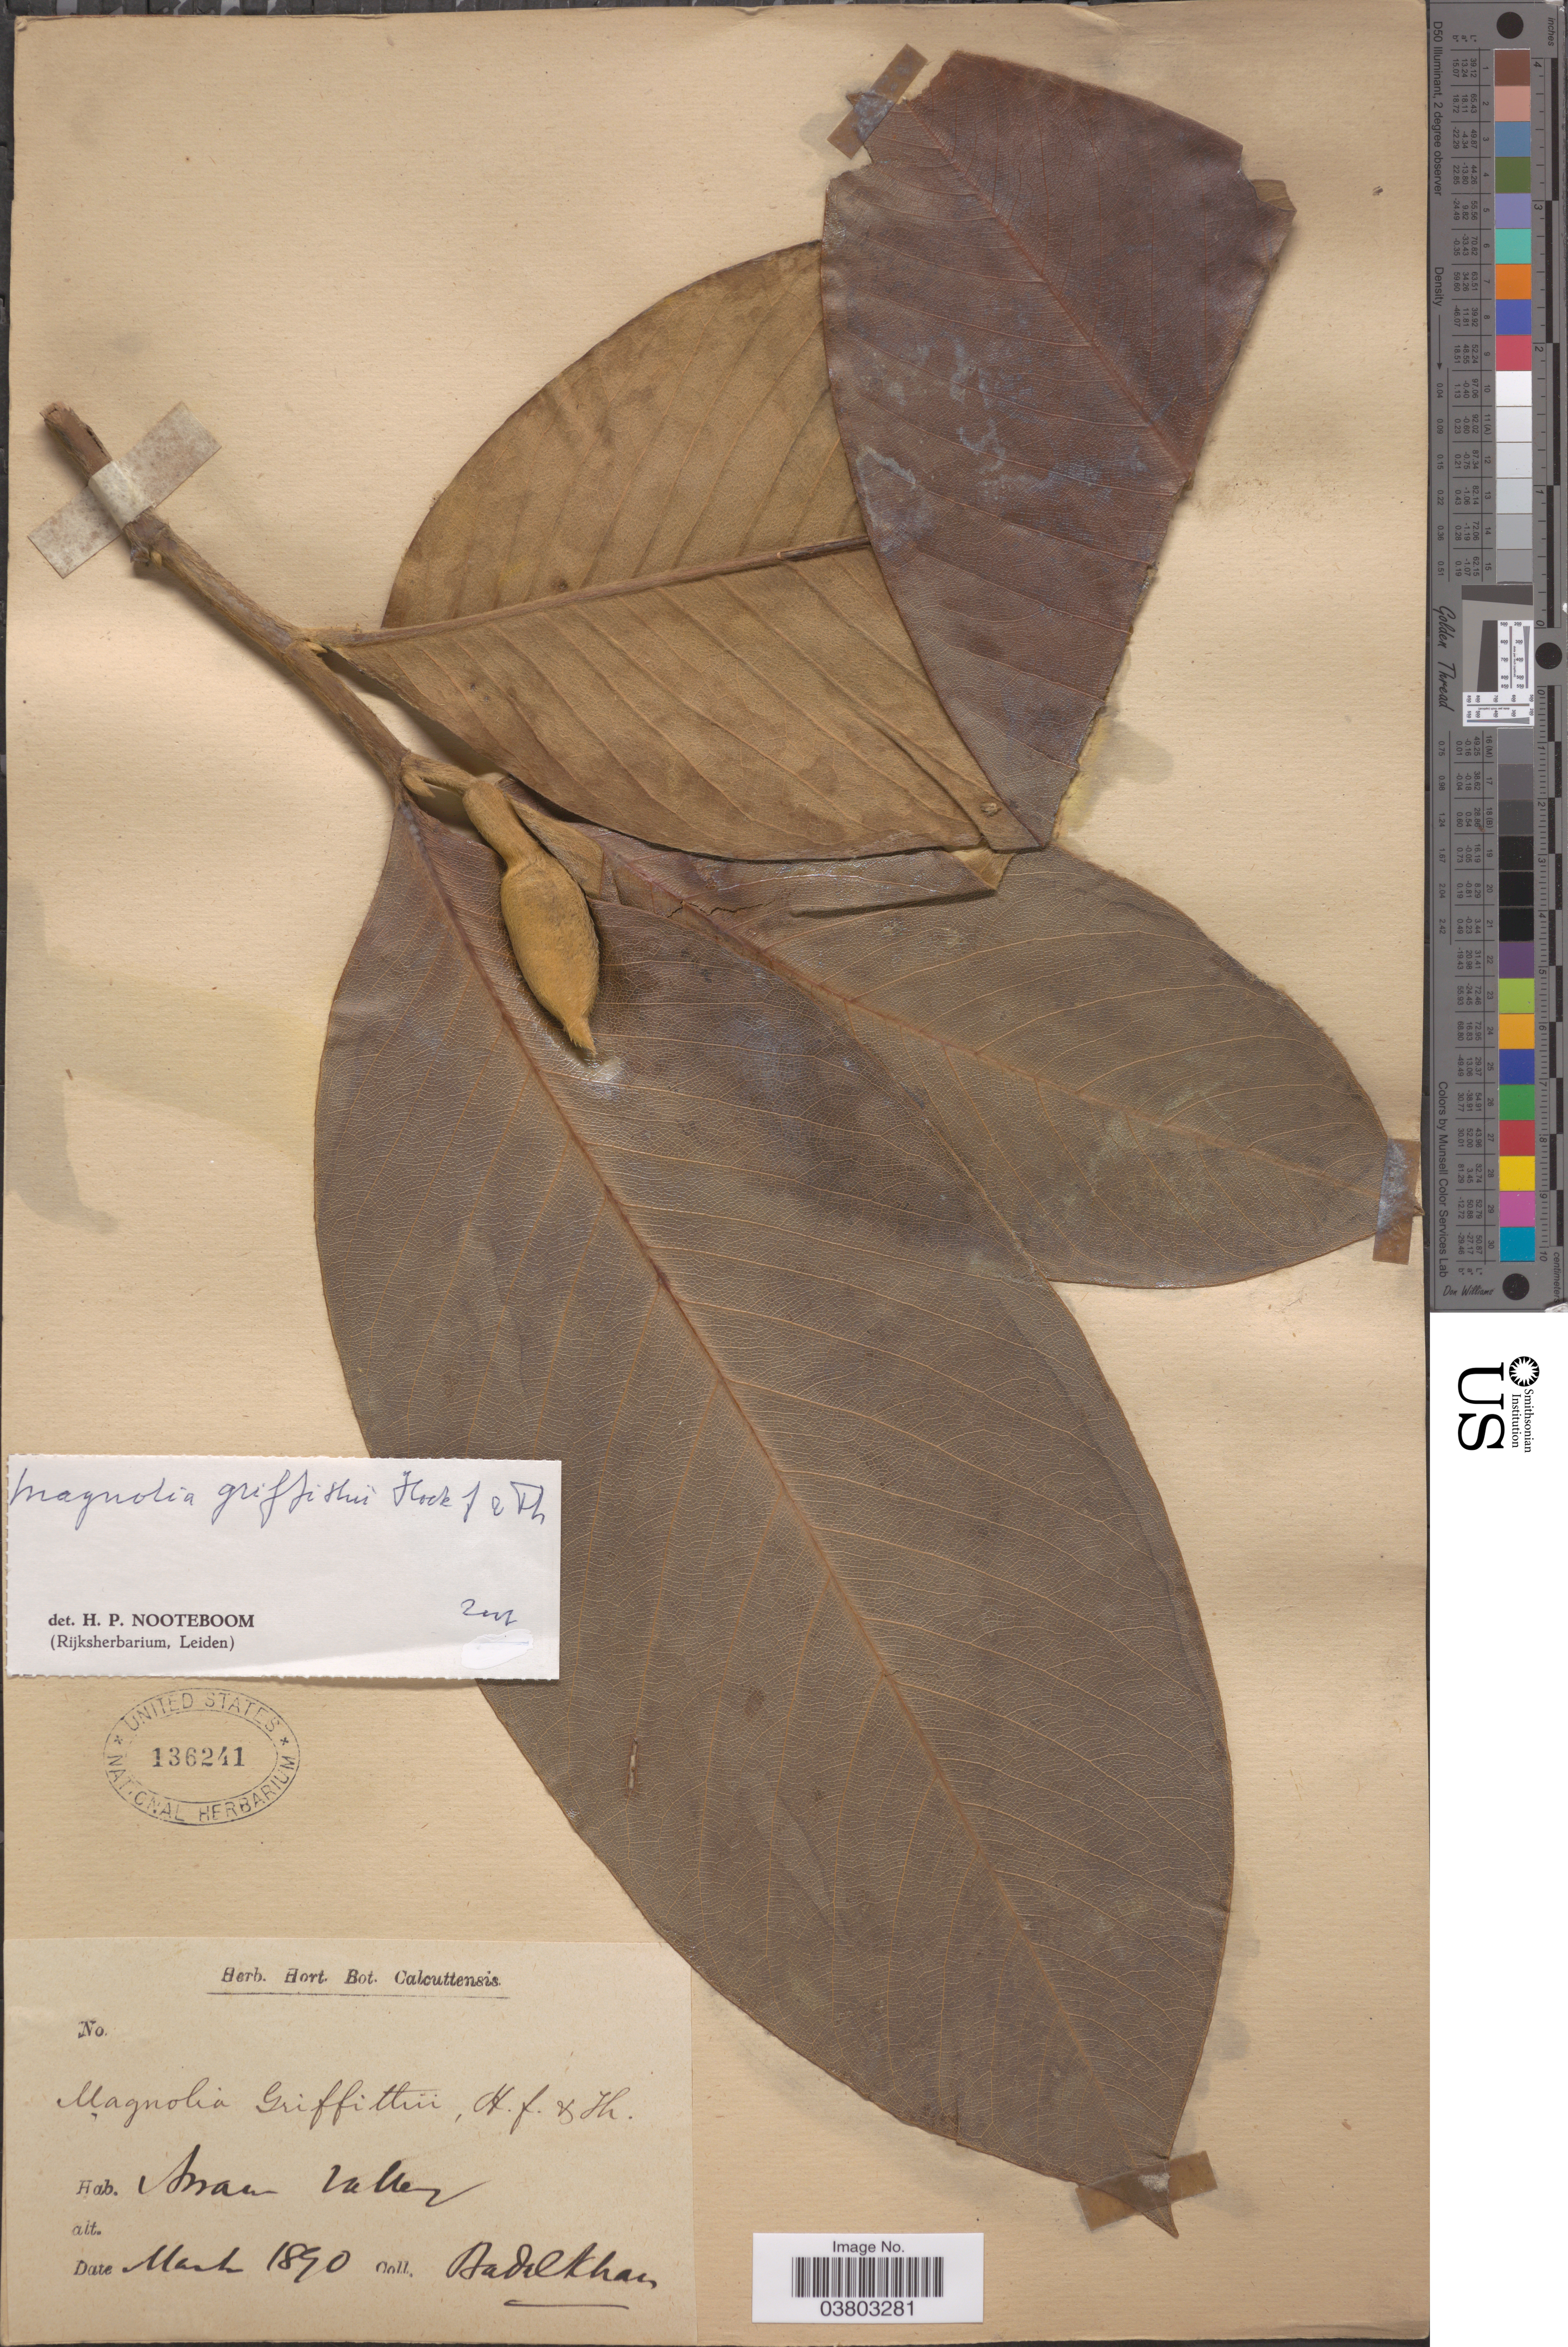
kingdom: Plantae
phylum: Tracheophyta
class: Magnoliopsida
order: Magnoliales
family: Magnoliaceae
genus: Magnolia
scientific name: Magnolia griffithii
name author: Hook. f. & Thomson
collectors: B. Khan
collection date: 1890-03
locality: Aman Valley. [interpreted]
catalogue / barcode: US 136241